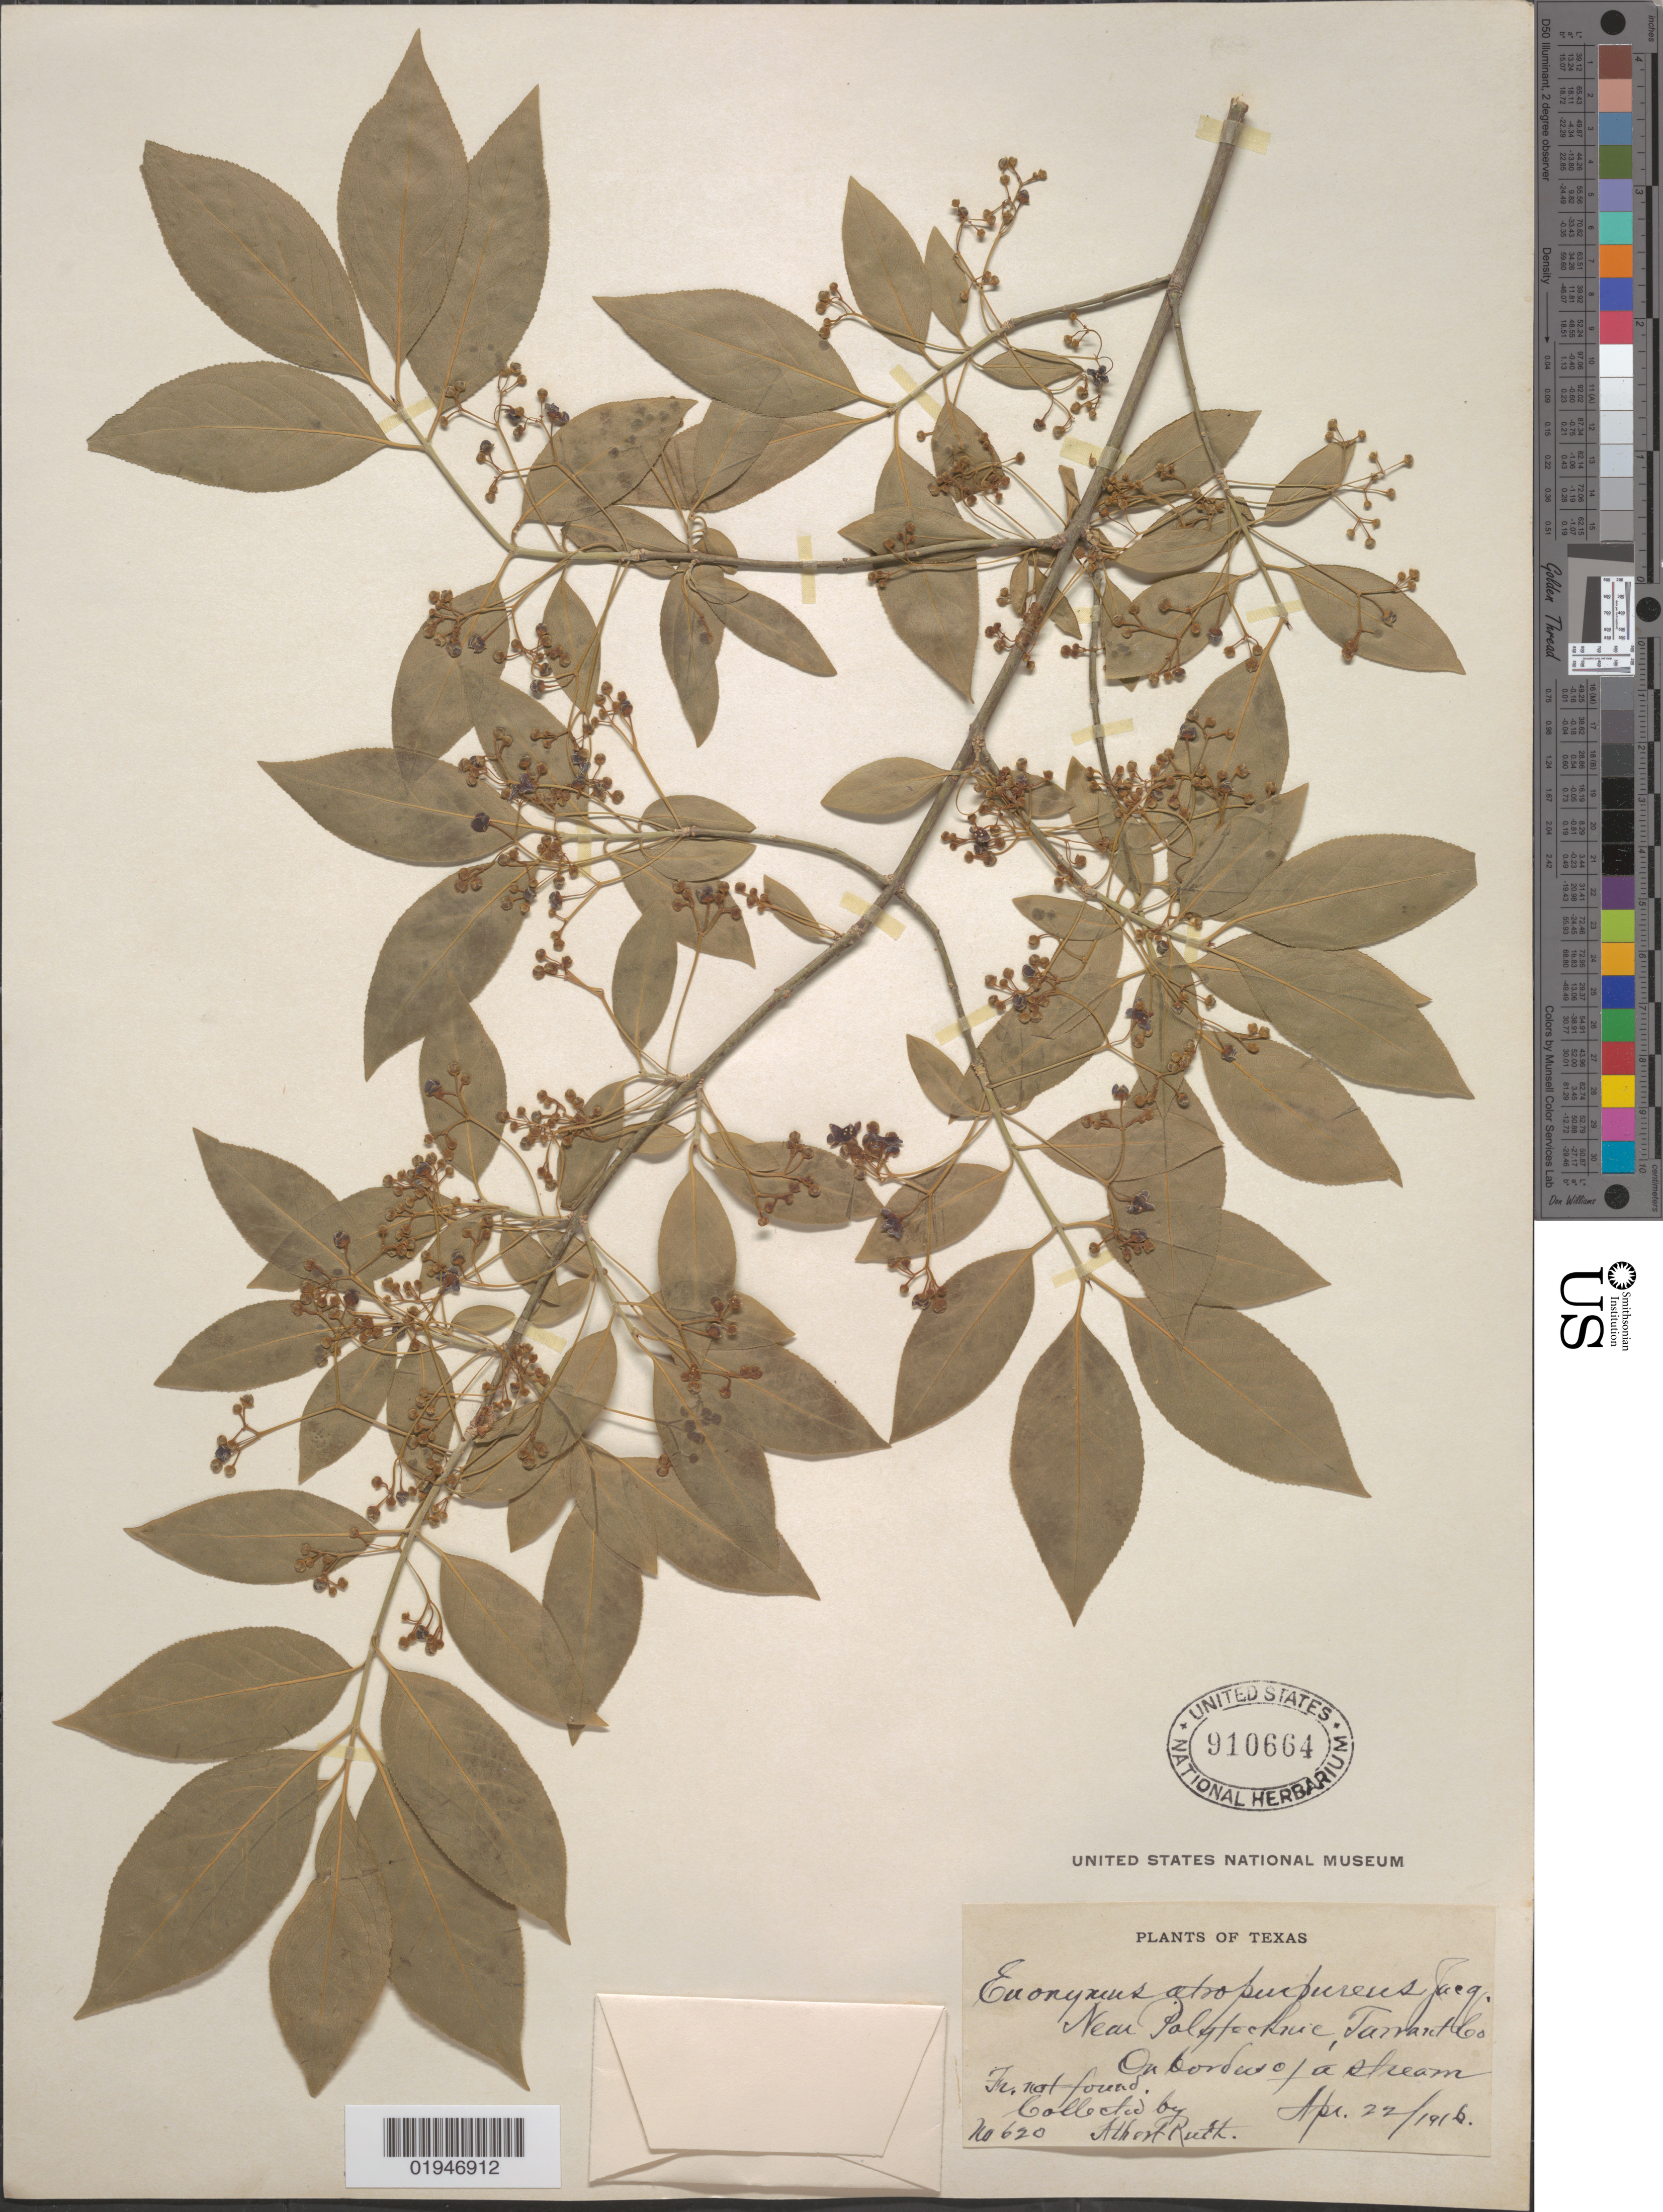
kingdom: Plantae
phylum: Tracheophyta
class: Magnoliopsida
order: Celastrales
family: Celastraceae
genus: Euonymus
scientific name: Euonymus atropurpureus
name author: Jacq.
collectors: A. Ruth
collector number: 620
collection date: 1916-04-22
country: United States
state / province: Texas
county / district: Tarrant County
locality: Polytechnic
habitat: On borders of a stream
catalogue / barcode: US 910664